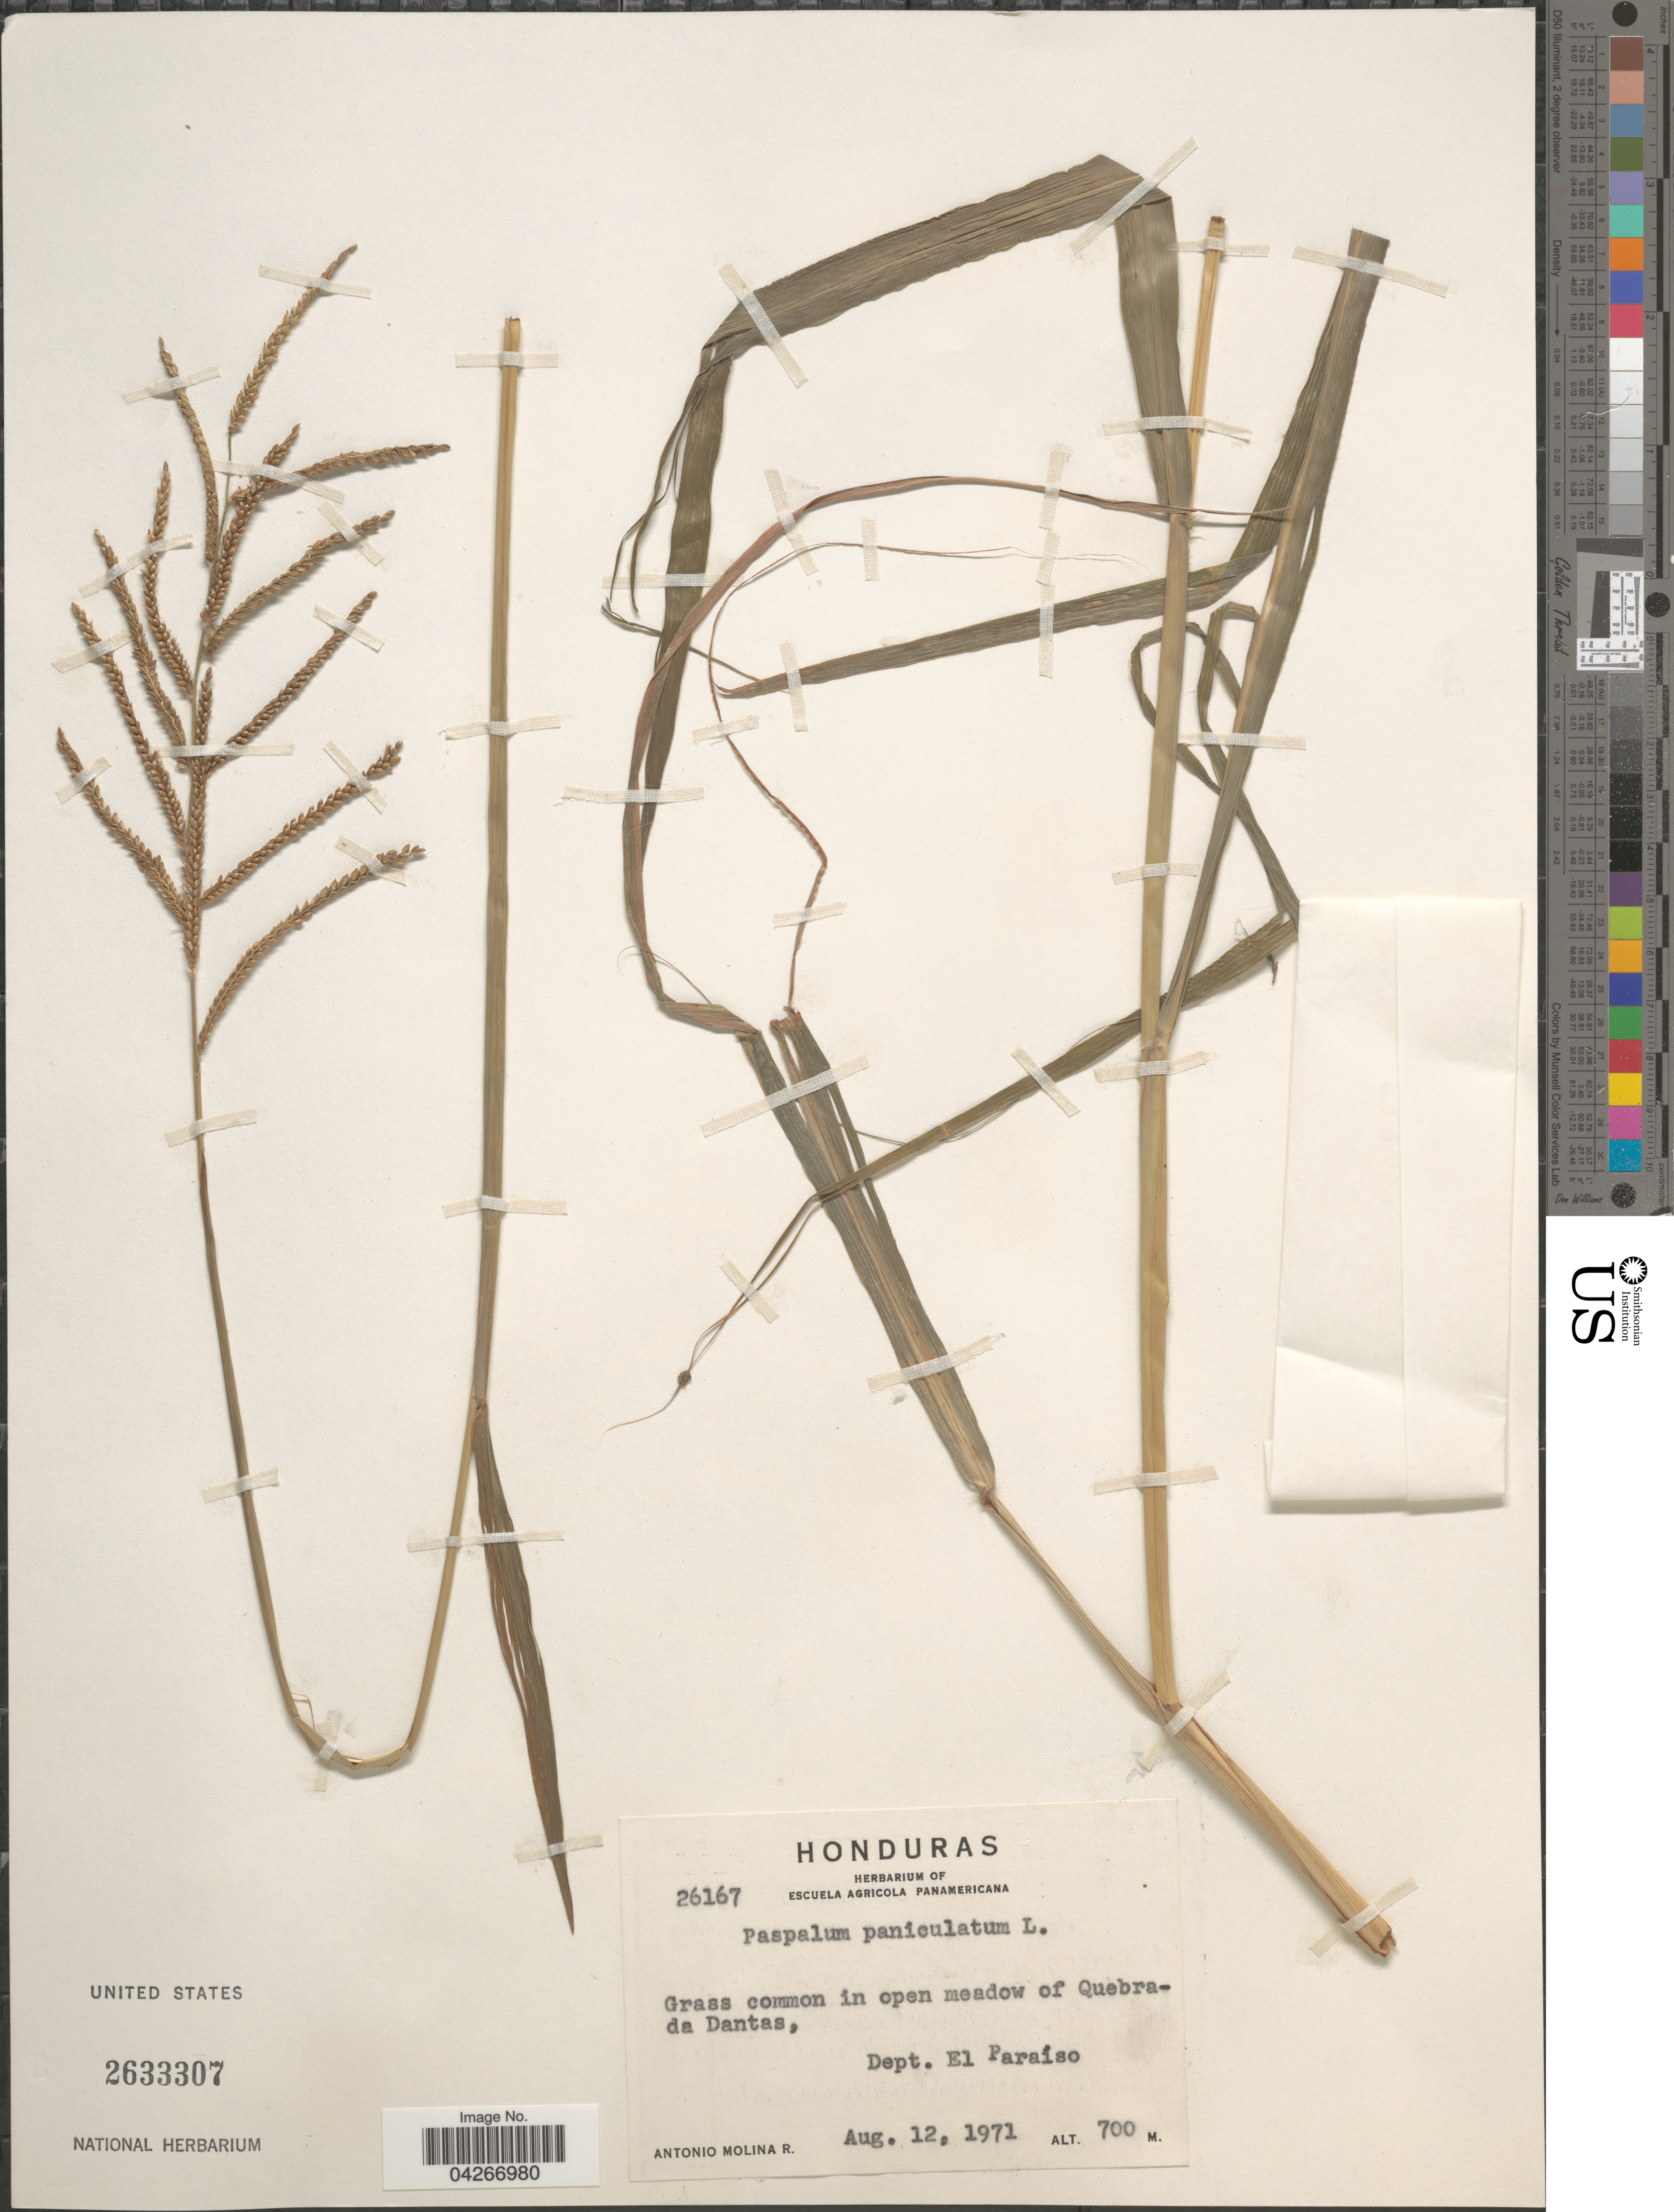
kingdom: Plantae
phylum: Tracheophyta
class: Liliopsida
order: Poales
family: Poaceae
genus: Paspalum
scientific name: Paspalum paniculatum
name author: L.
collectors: A. Molina R.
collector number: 26167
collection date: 1971-08-12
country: Honduras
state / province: El Paraiso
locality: Grass common in open meadow of Quebrada Dantas, Dept. El Paraíso.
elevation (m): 700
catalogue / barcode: US 2633307